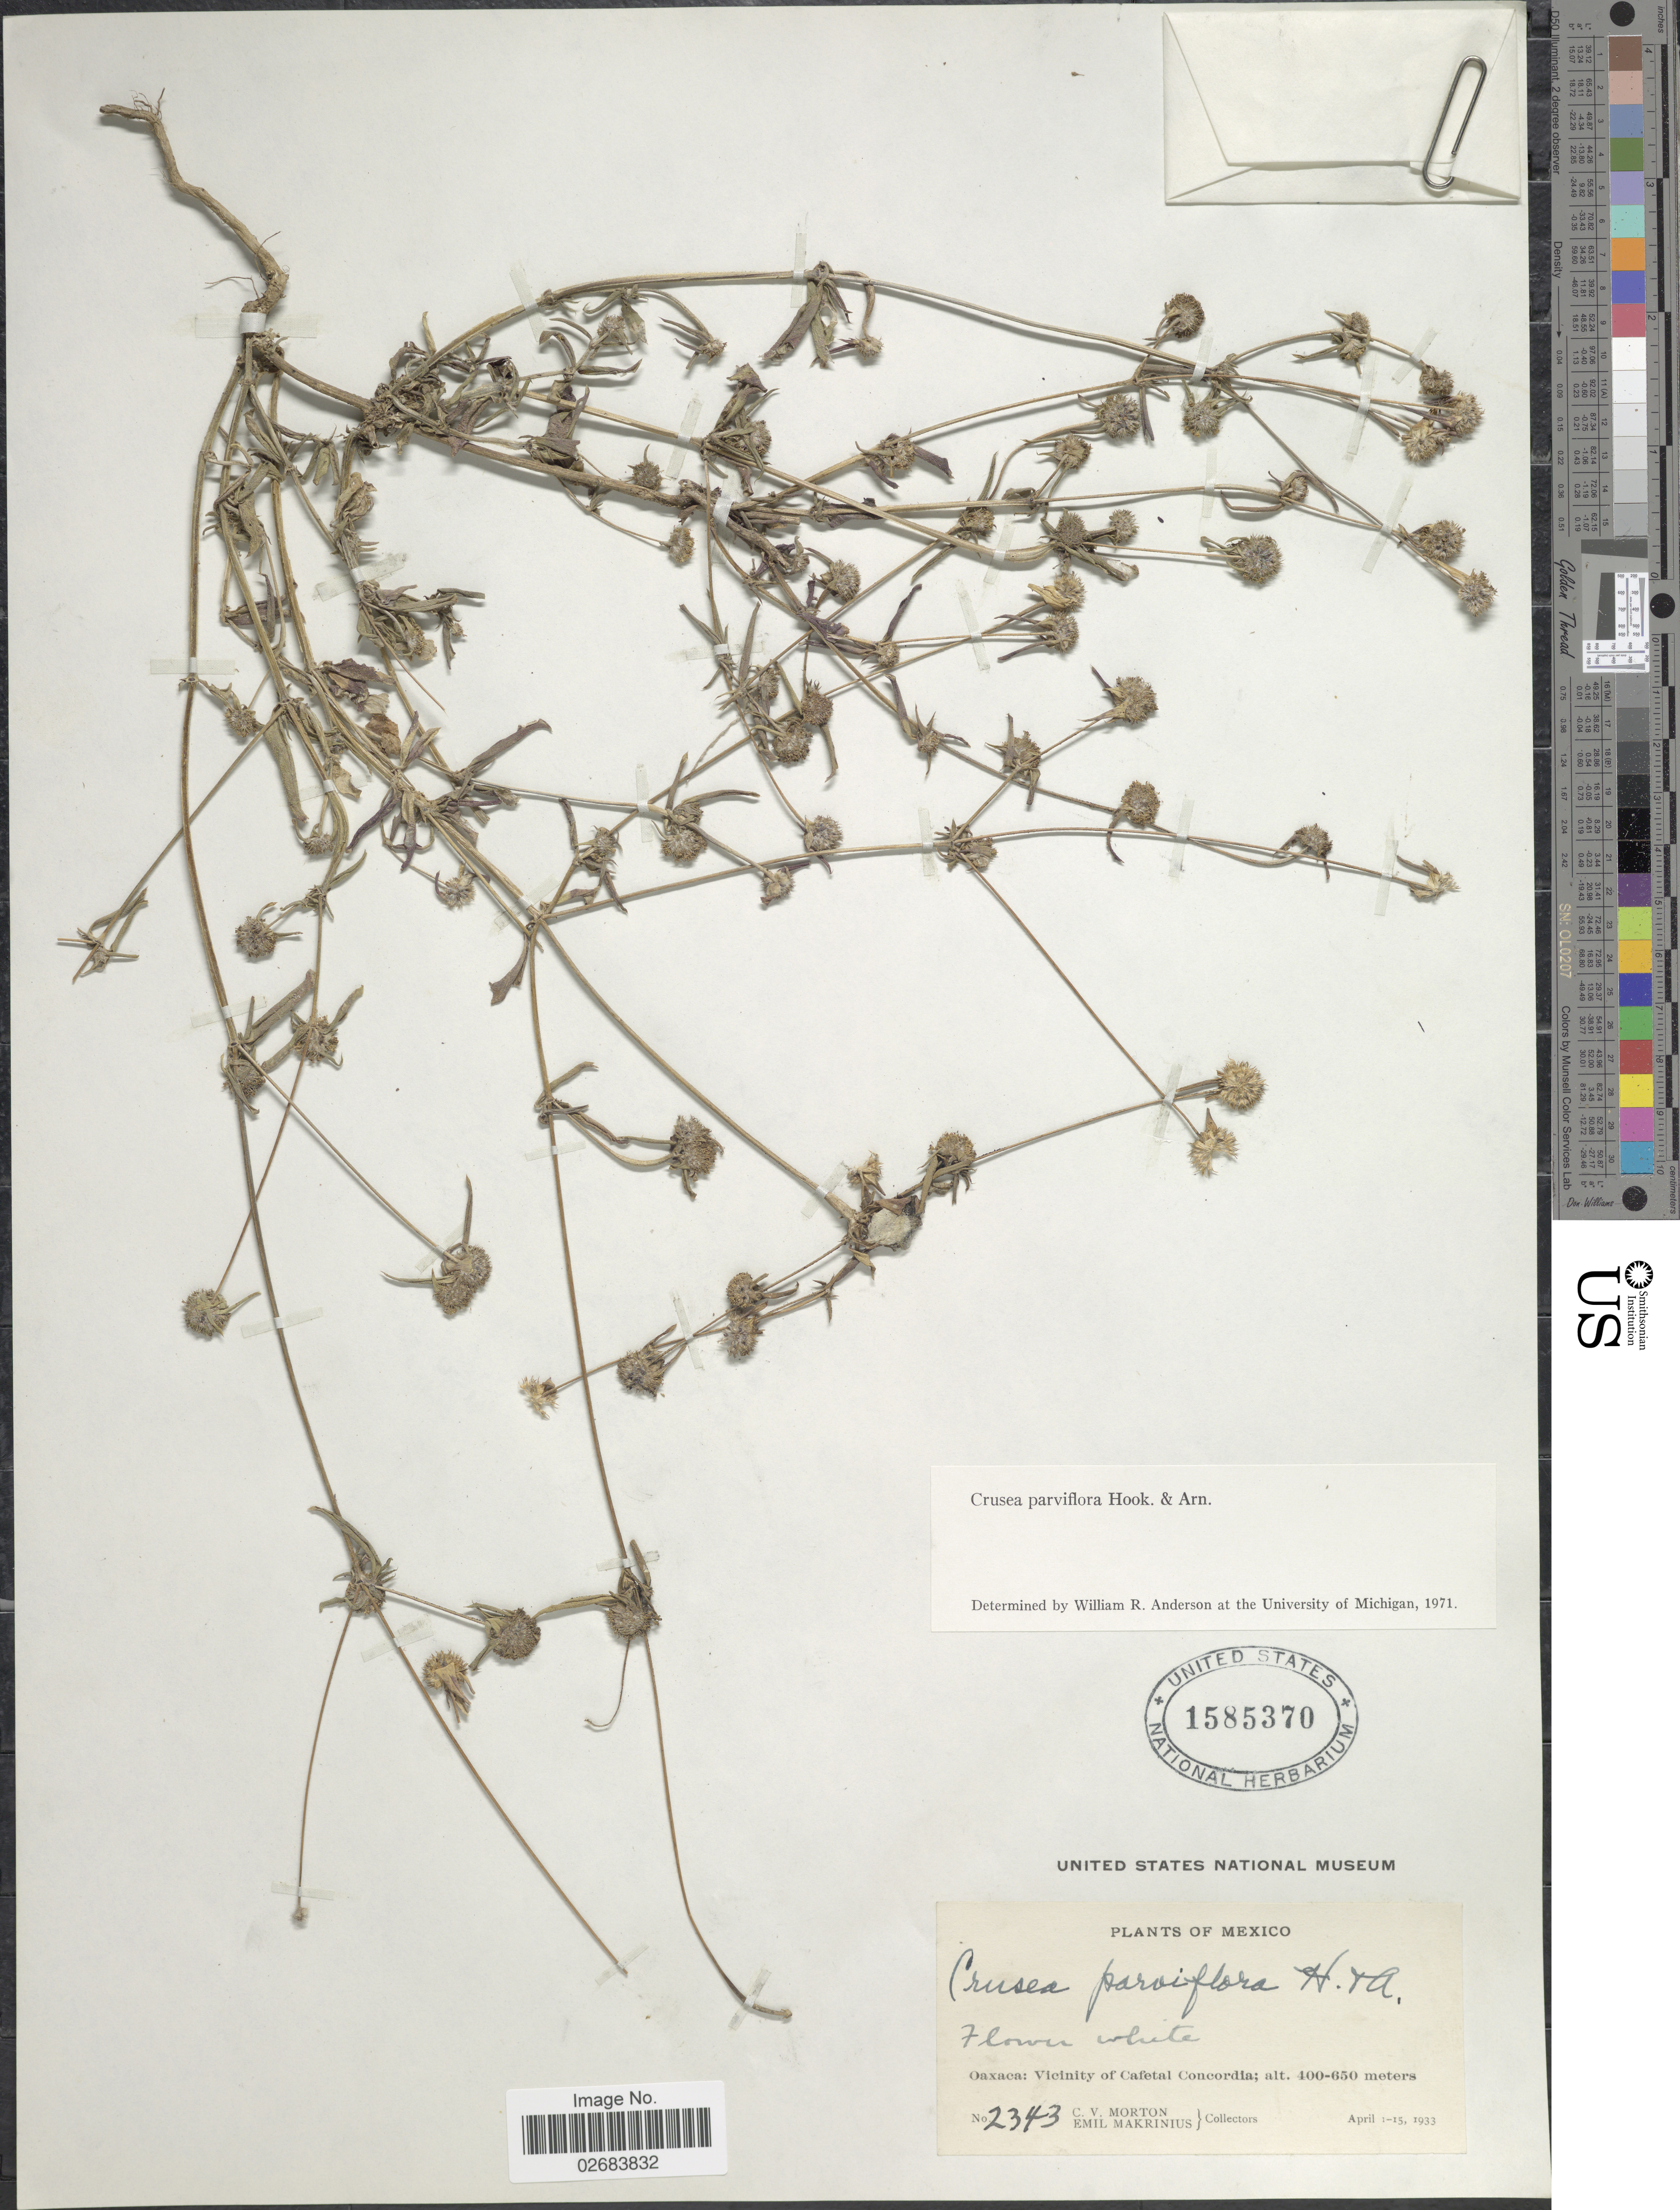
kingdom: Plantae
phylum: Tracheophyta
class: Magnoliopsida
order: Gentianales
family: Rubiaceae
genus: Crusea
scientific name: Crusea parviflora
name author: Hook. & Arn.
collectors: C. V. Morton & E. Makrinius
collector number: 2343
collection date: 1933-04-01/1933-04-15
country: Mexico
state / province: Oaxaca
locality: Vicinity of Cafetal Concordia.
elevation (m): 400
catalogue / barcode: US 1585370